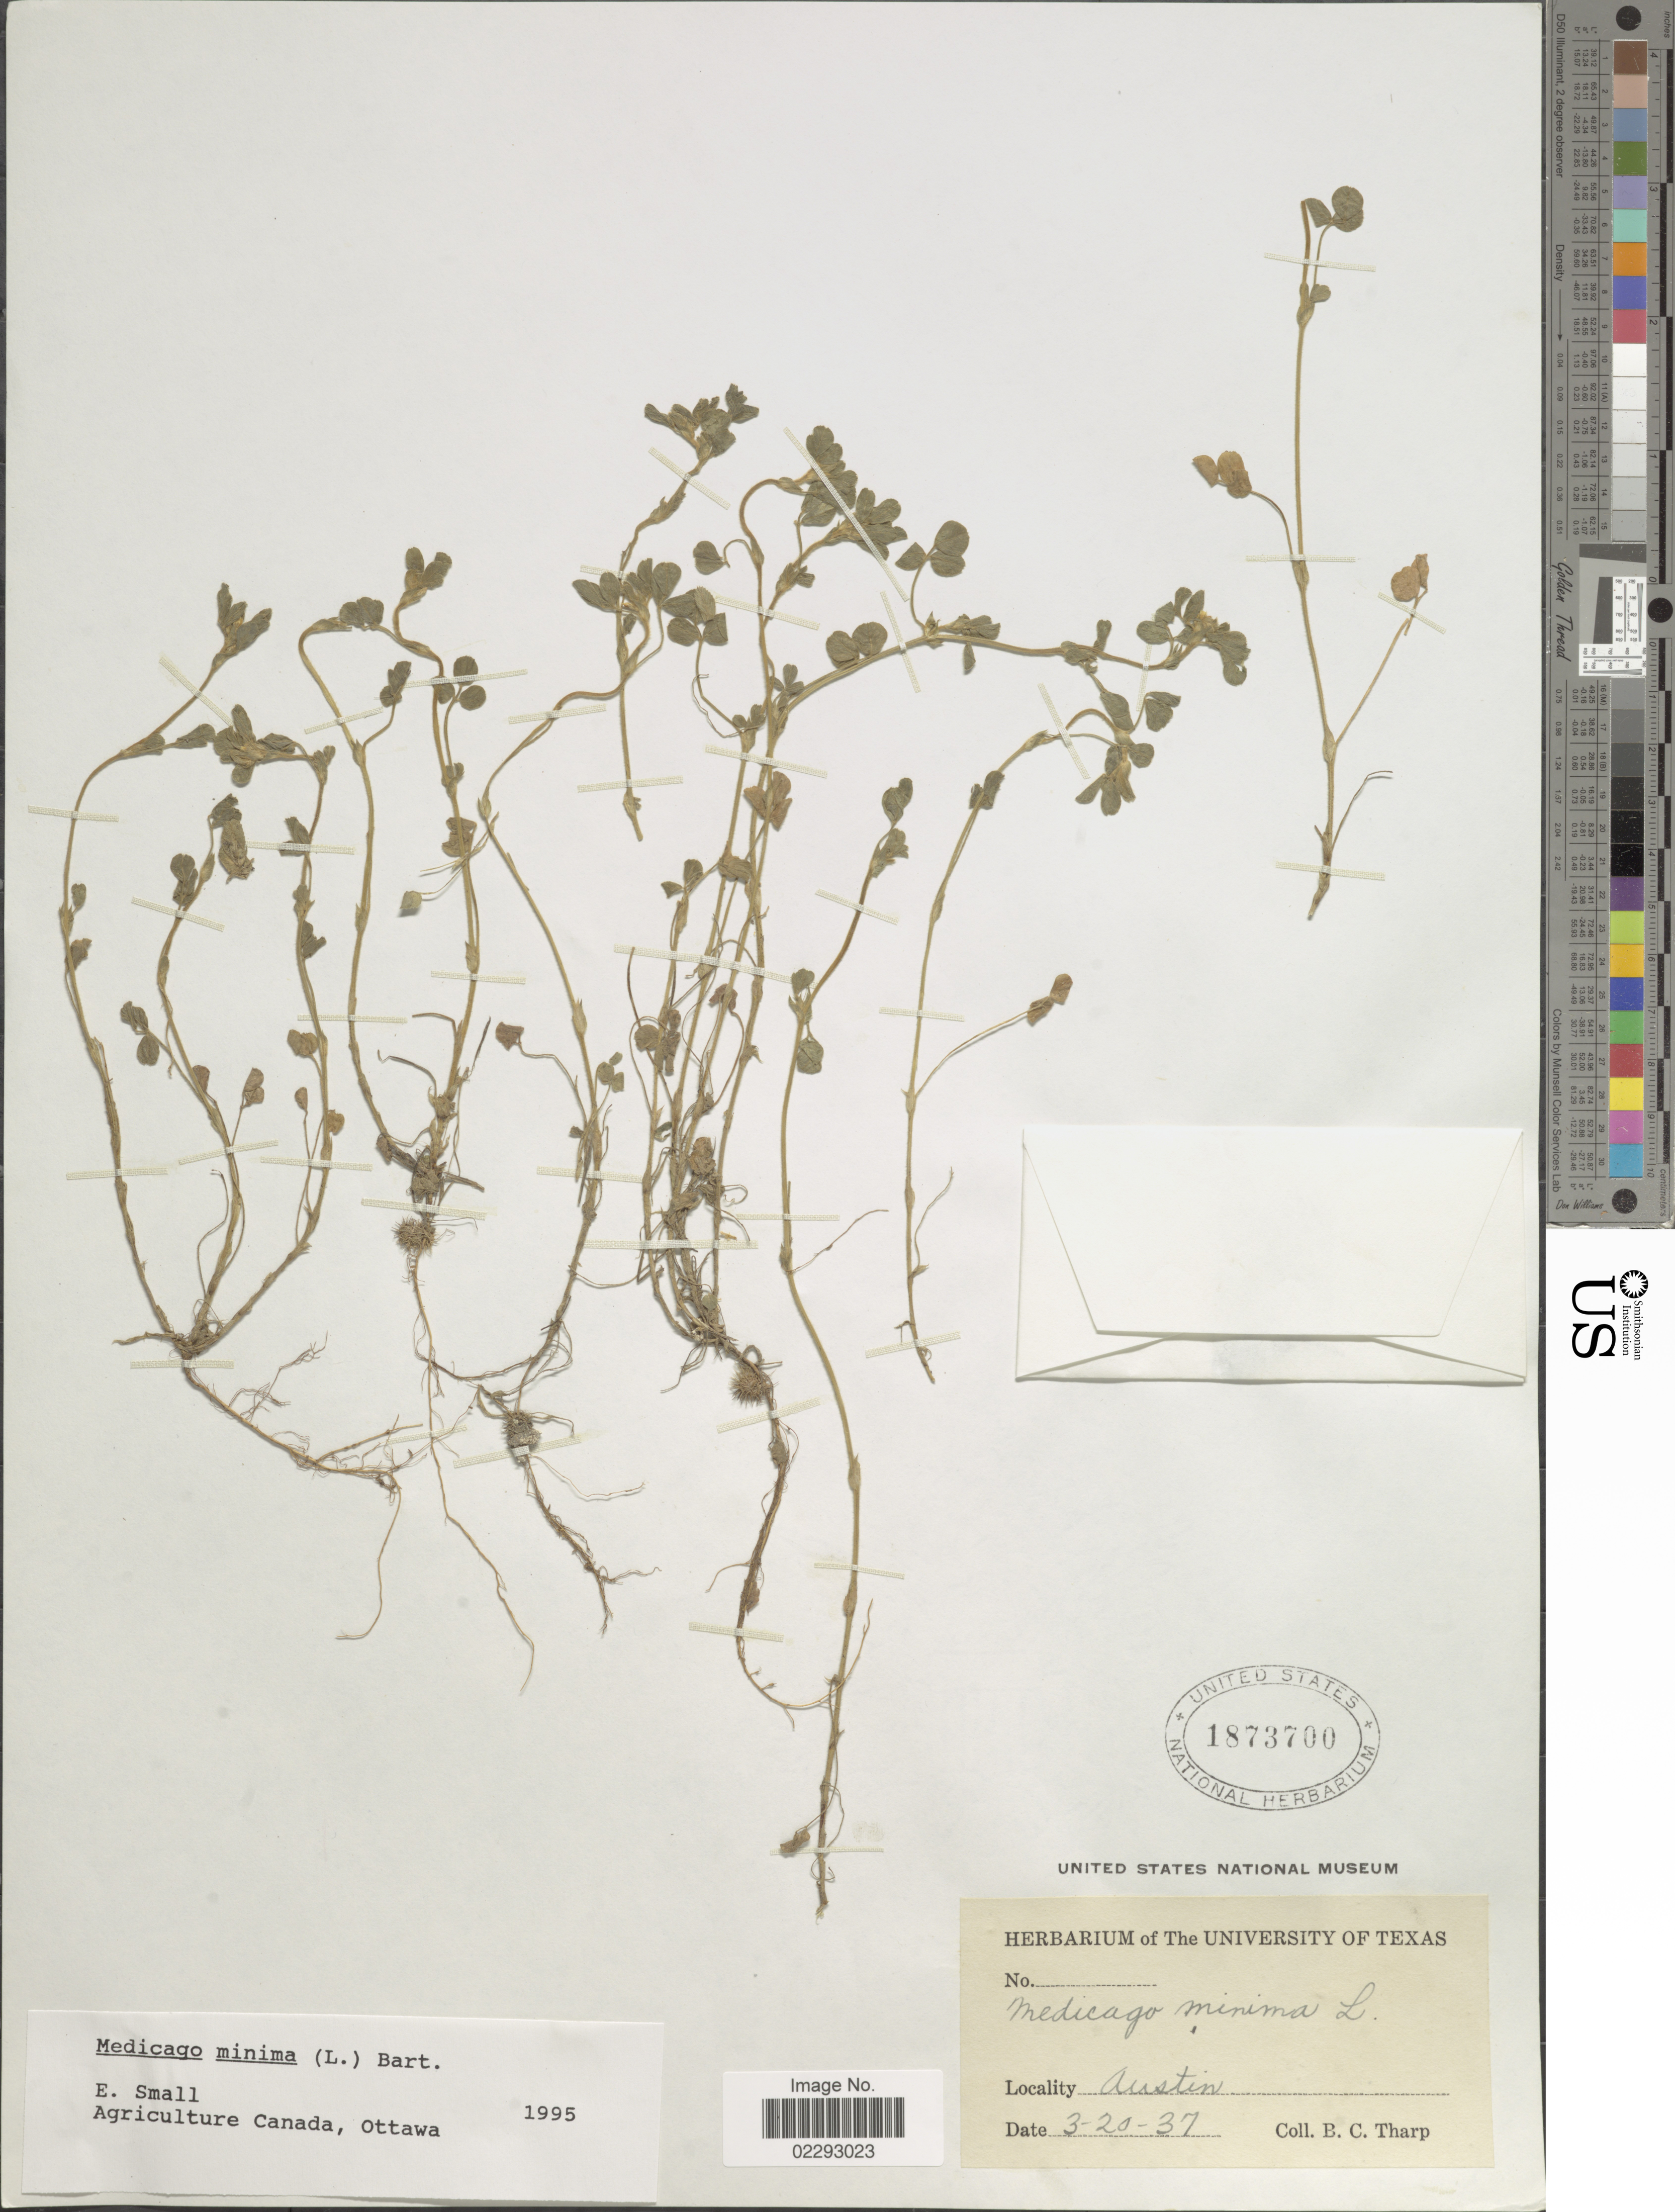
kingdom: Plantae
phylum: Tracheophyta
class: Magnoliopsida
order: Fabales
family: Fabaceae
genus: Medicago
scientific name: Medicago minima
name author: Lam.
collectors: B. C. Tharp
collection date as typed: Transcribed d/m/y: 20/3/37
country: United States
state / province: Texas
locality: Austin.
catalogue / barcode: US 1873700